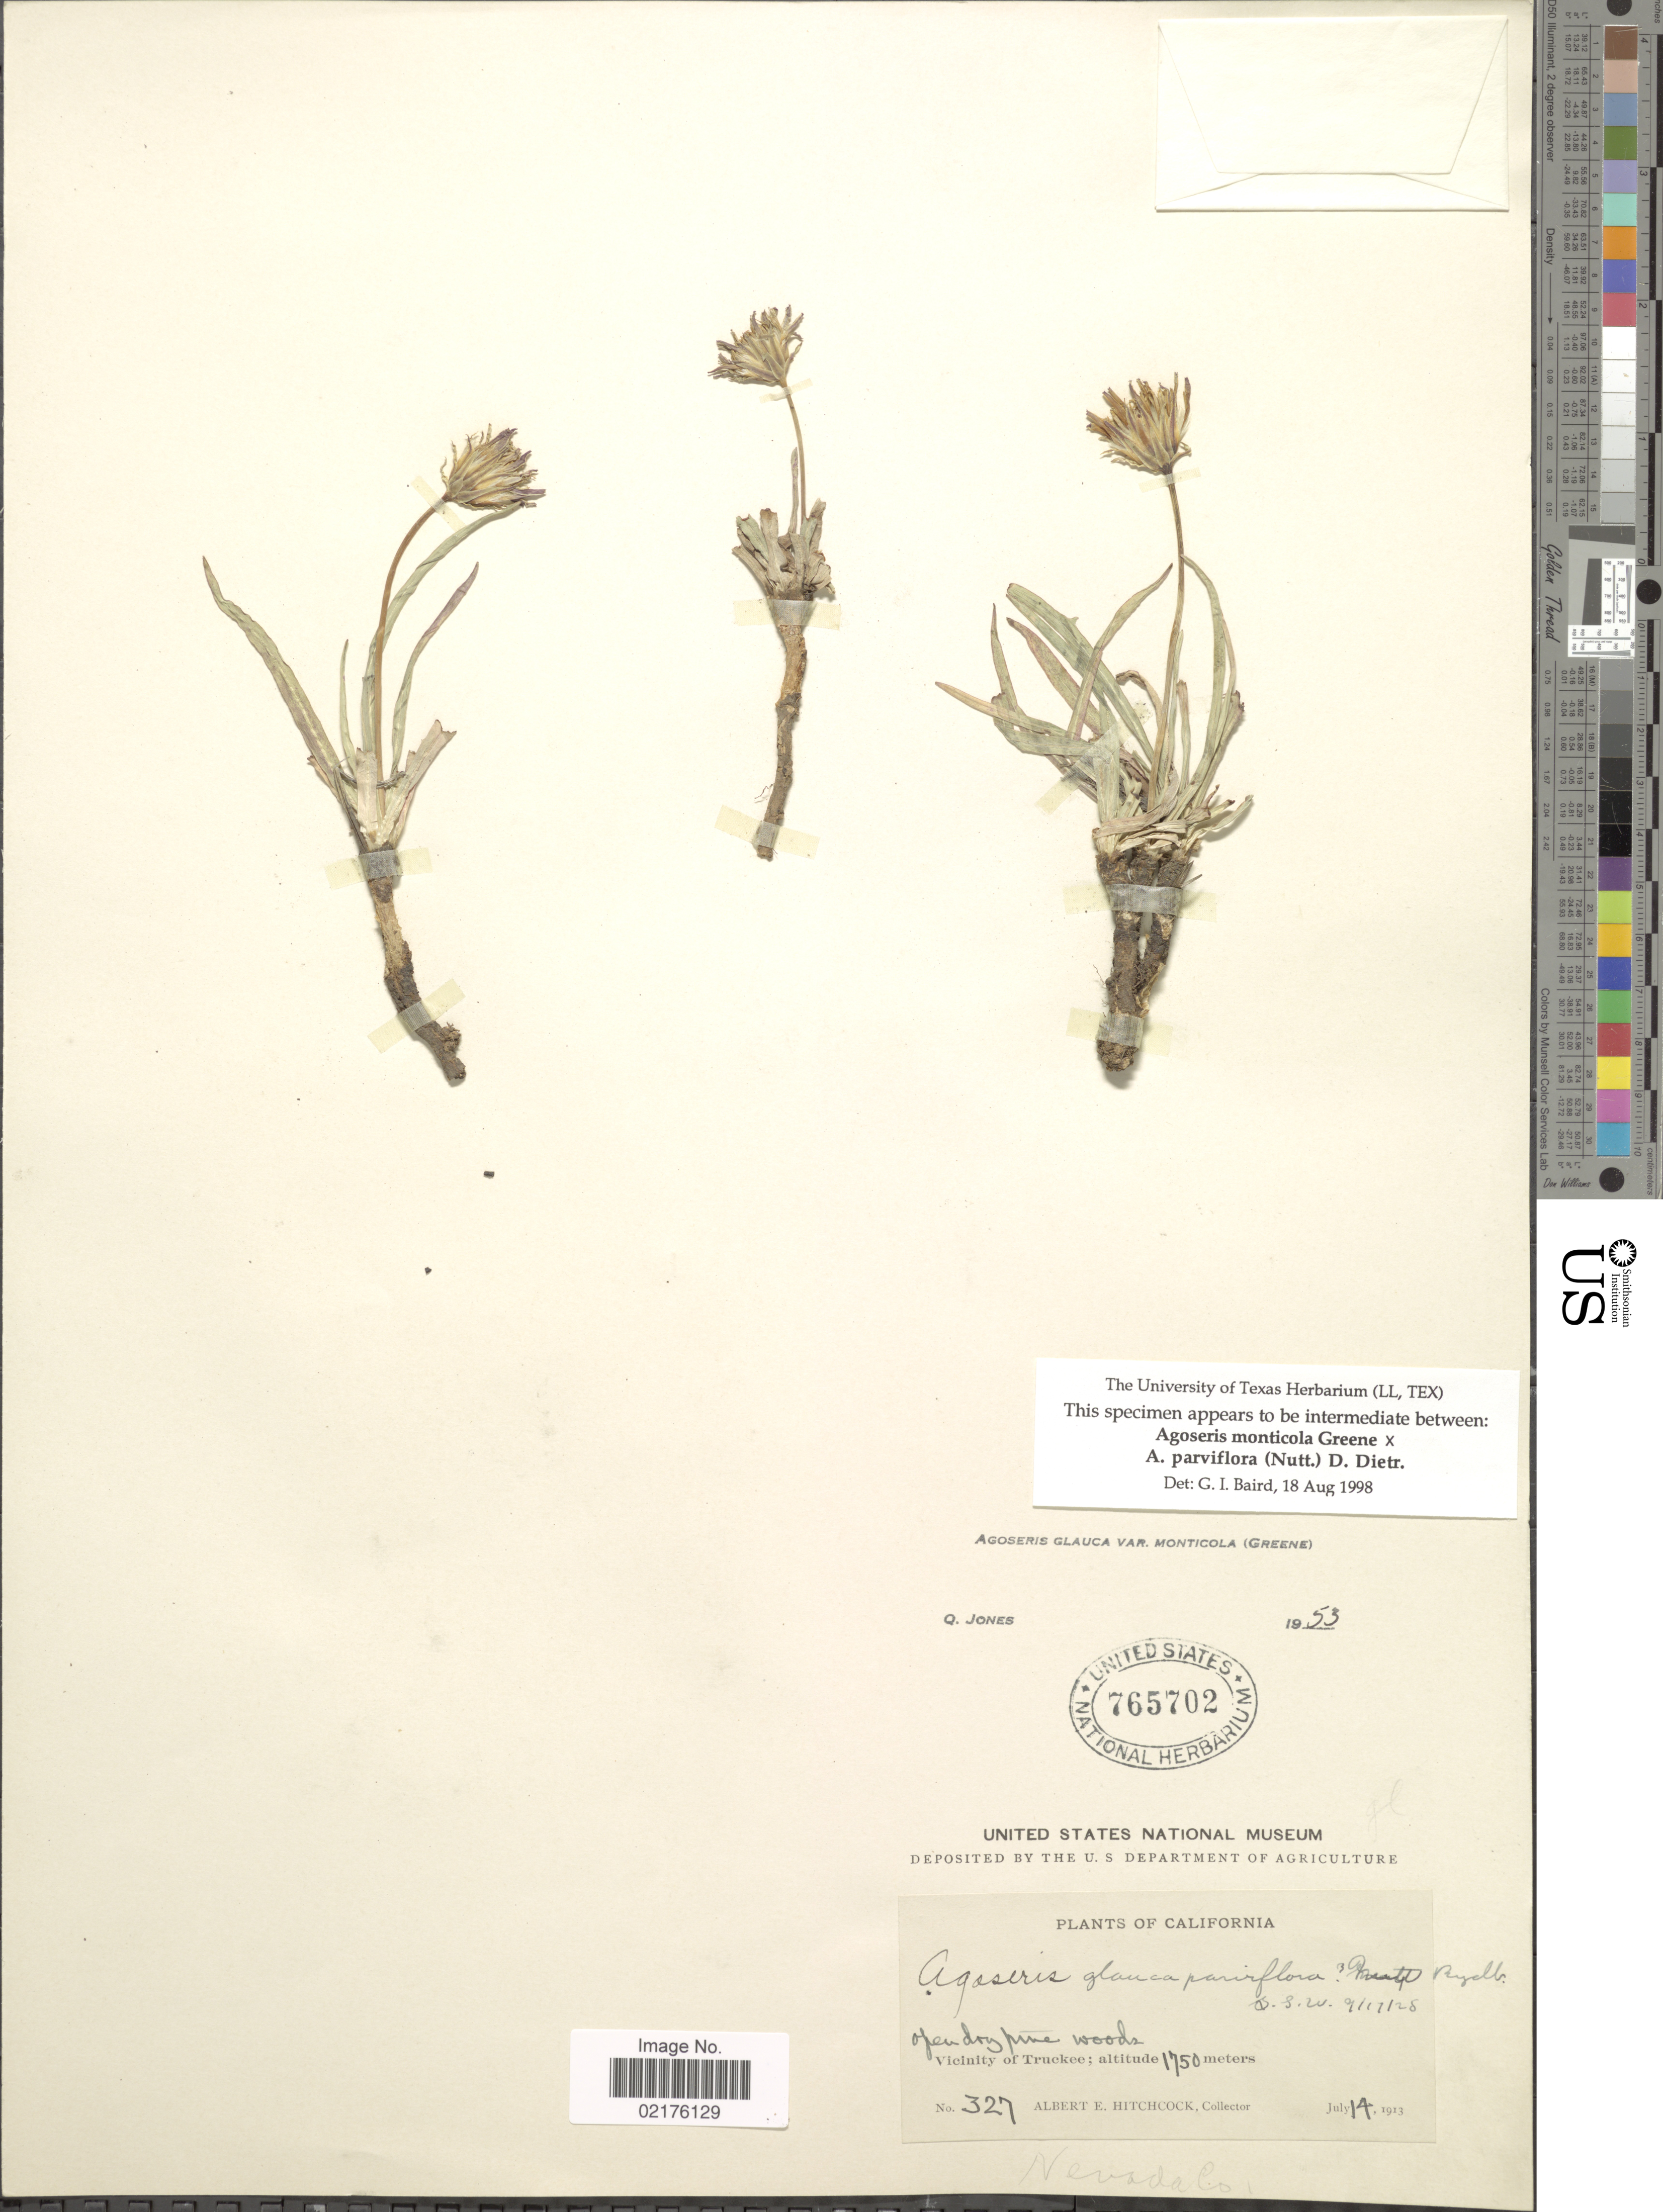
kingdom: Plantae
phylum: Tracheophyta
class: Magnoliopsida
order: Asterales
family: Asteraceae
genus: Agoseris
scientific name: Agoseris monticola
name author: Greene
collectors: A. Hitchcock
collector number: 327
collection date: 1913-07-14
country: United States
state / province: California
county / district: Nevada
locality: Vicinity of Truckee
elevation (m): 1750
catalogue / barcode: US 765702